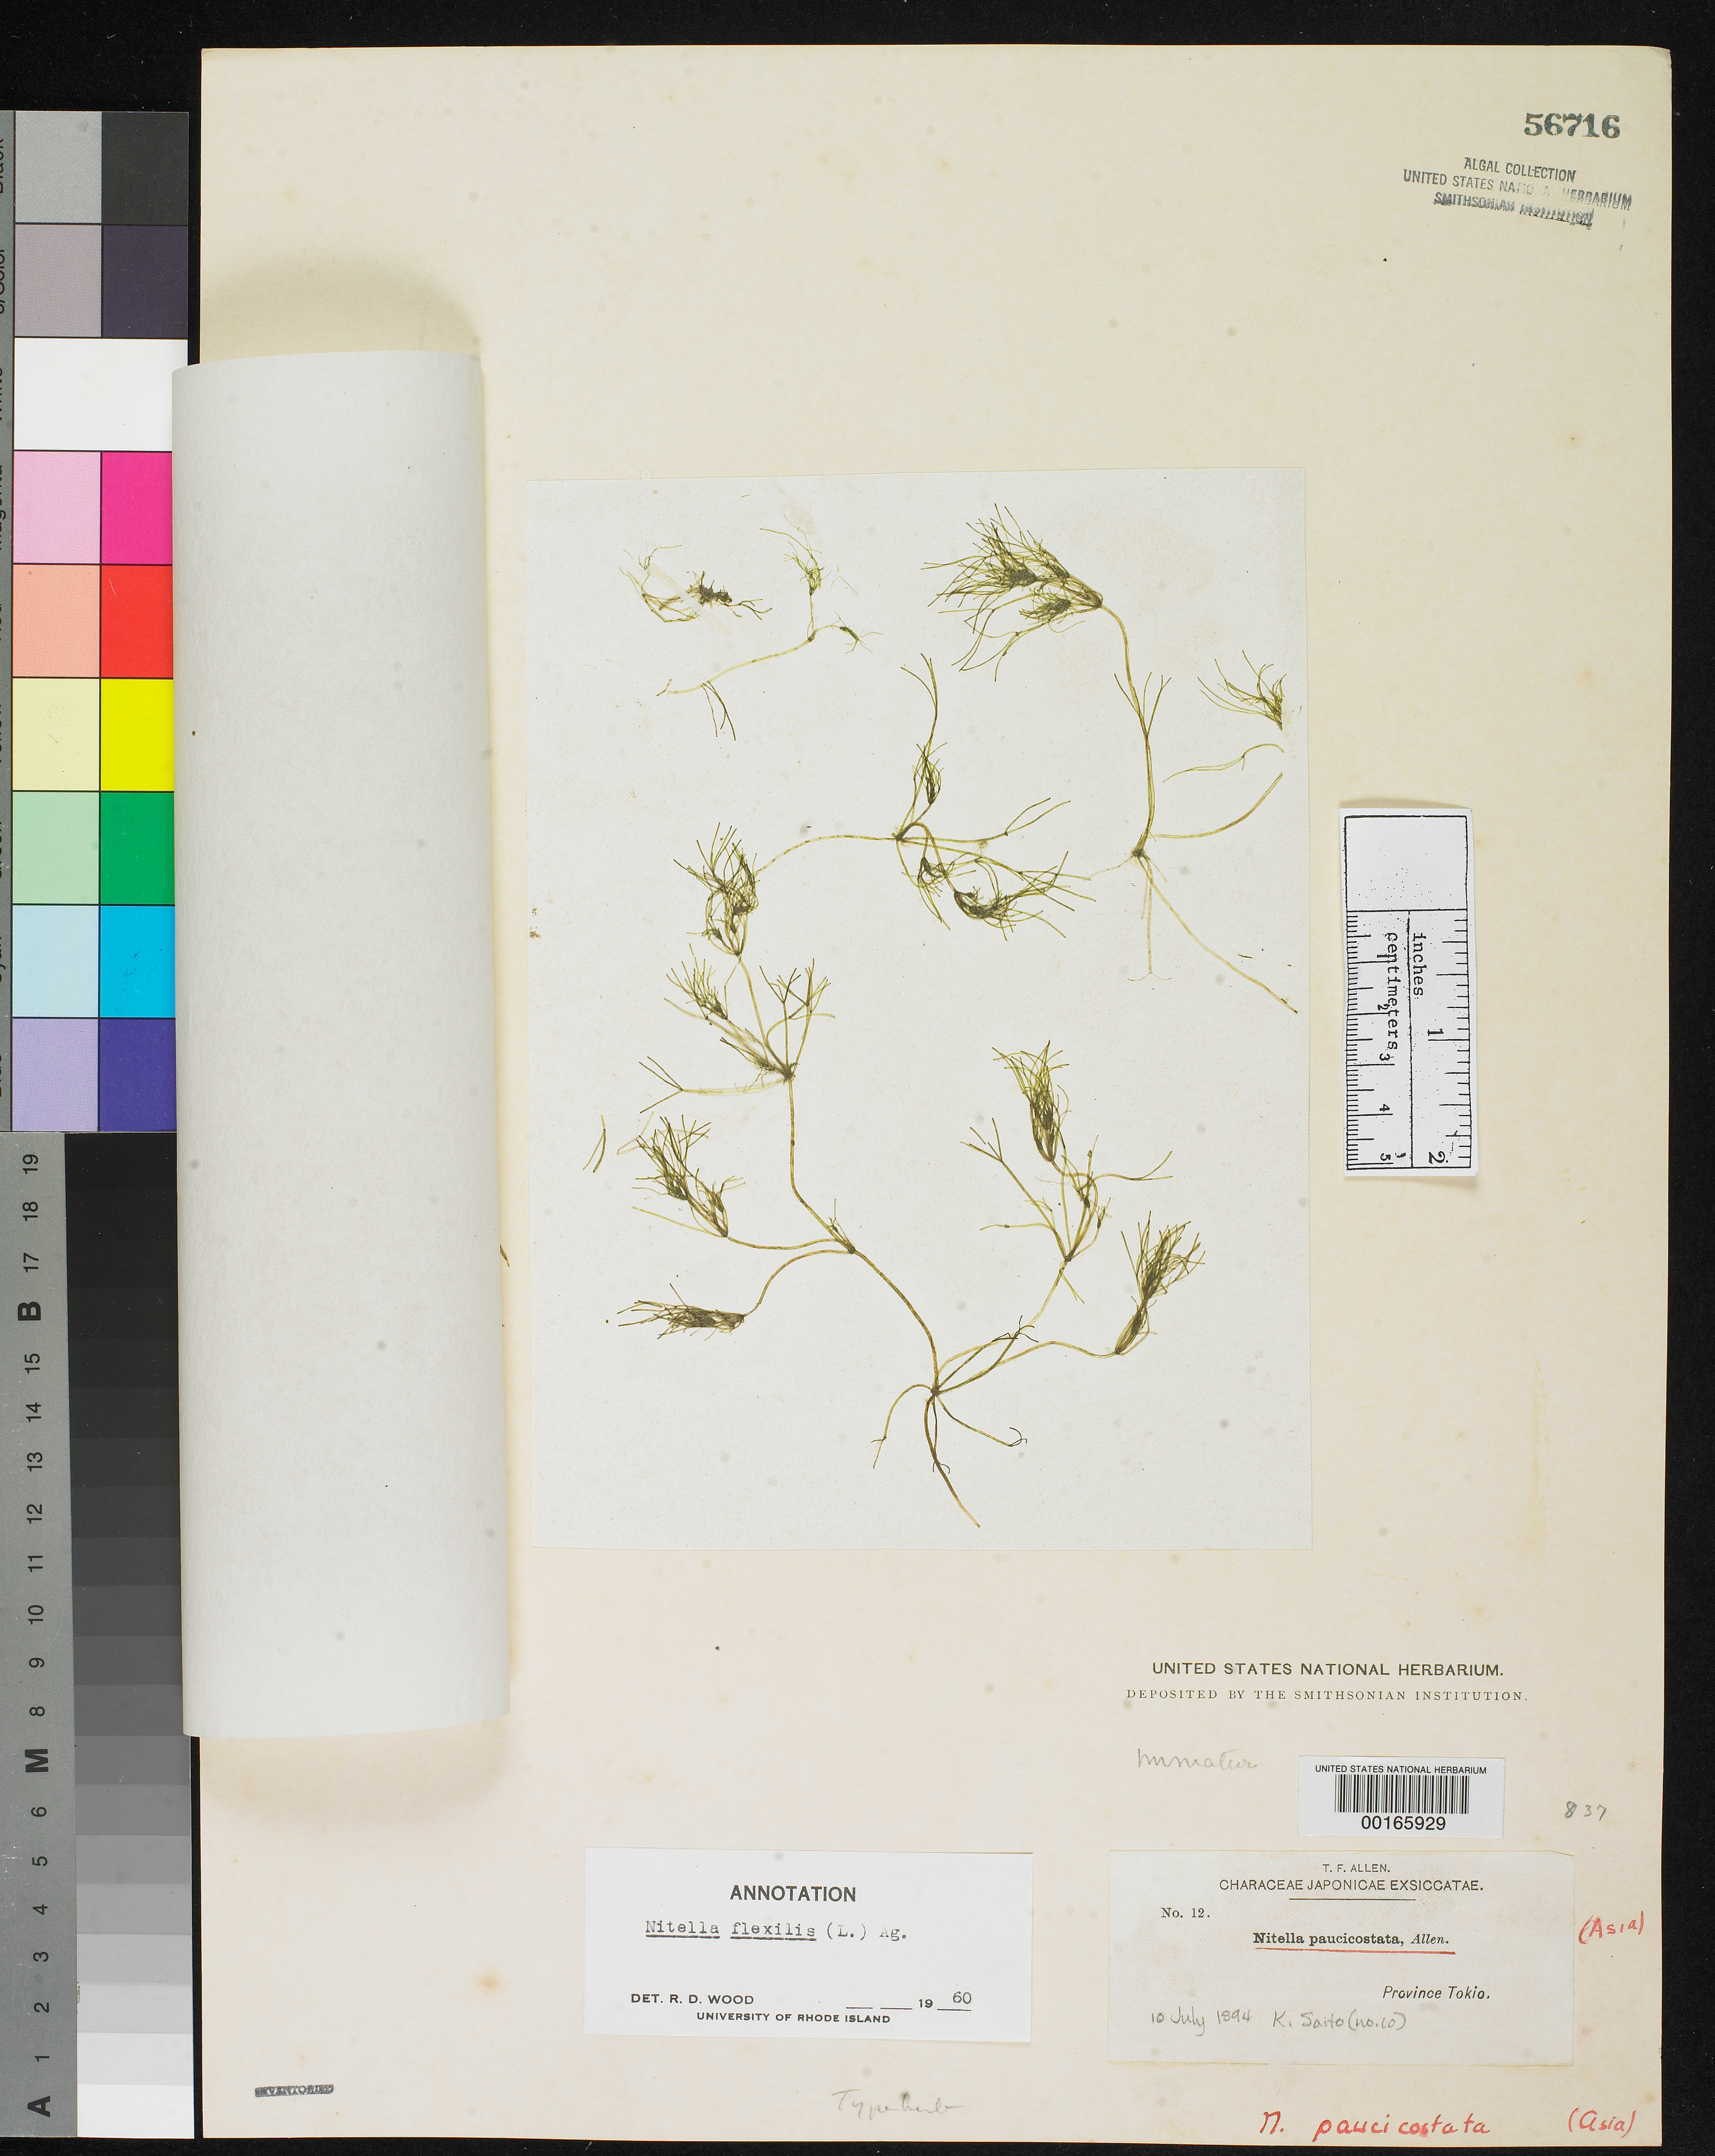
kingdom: Plantae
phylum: Charophyta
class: Charophyceae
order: Charales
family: Characeae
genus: Nitella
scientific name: Nitella paucicostata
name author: Allen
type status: Isotype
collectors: K. Saito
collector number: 12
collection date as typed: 10 Jul 1894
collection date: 1894-07-10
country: Japan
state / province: Tokyo, Federal City of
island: Honshu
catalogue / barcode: US 56716